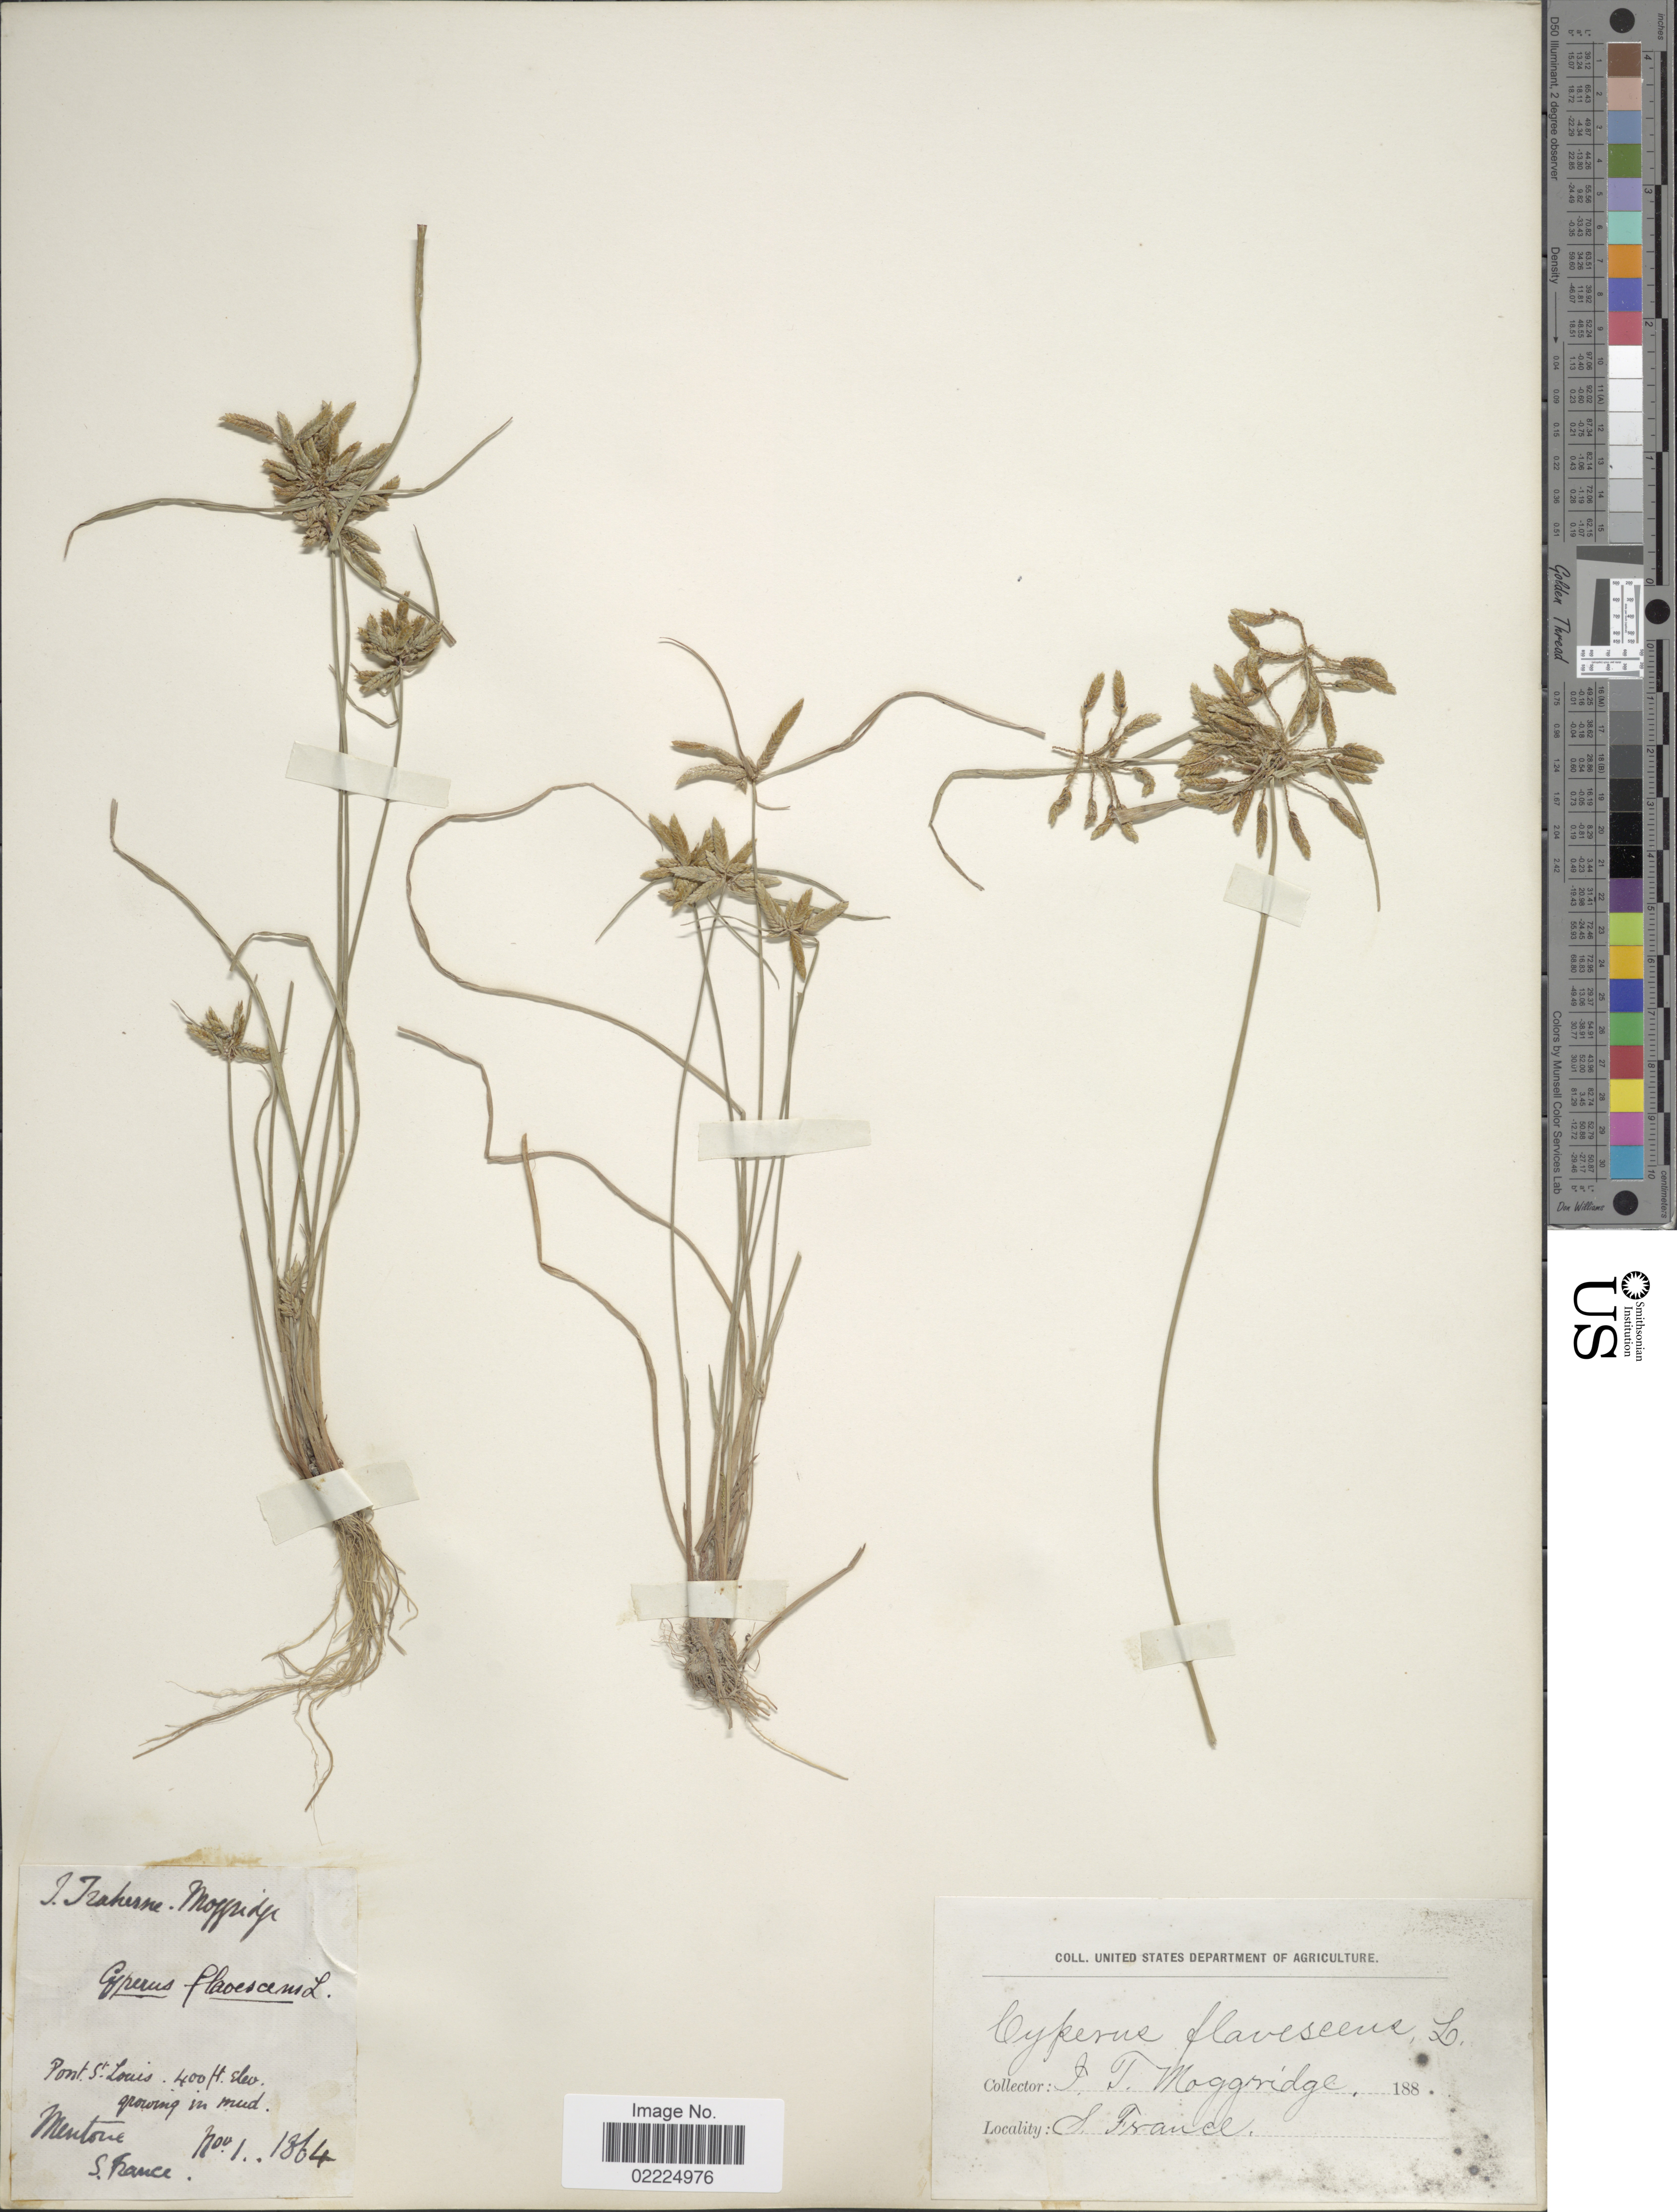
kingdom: Plantae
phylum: Tracheophyta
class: Liliopsida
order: Poales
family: Cyperaceae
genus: Cyperus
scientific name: Cyperus flavescens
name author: L.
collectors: J. T. Moggridge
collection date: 1864-11-01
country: Italy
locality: Pont St Luis, growing in mud, Mentone, S France